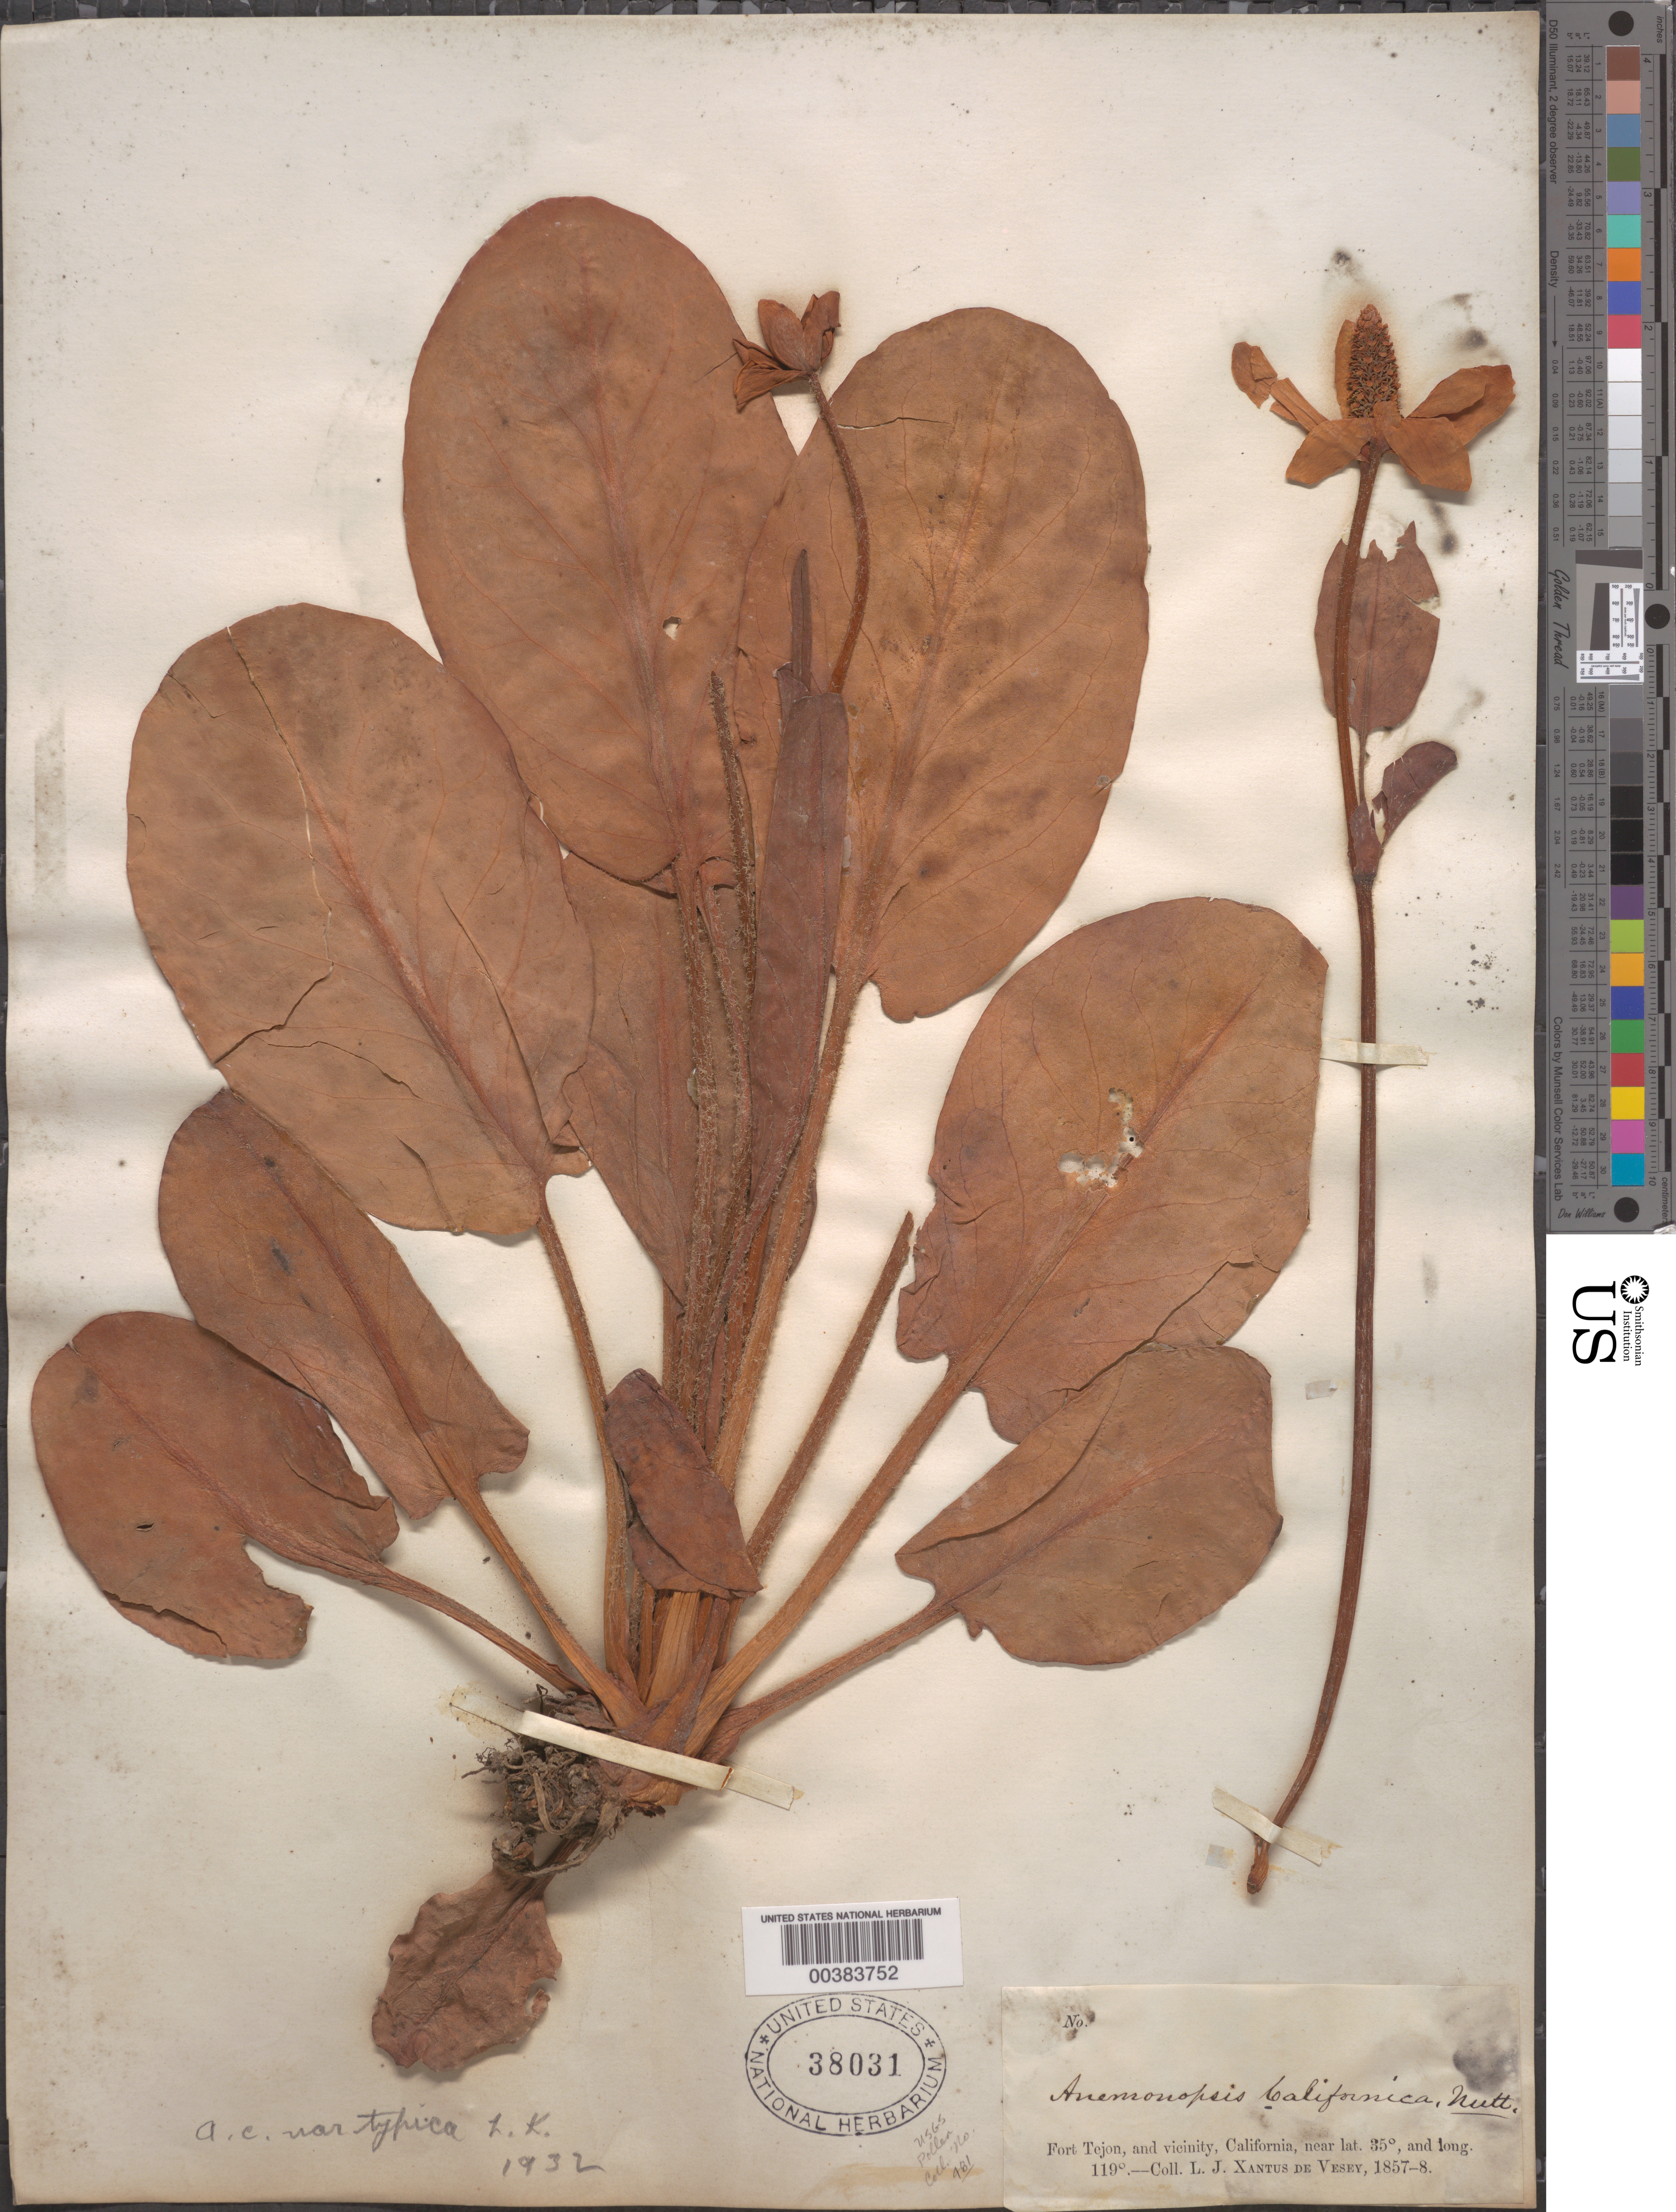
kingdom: Plantae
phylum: Tracheophyta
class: Magnoliopsida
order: Piperales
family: Saururaceae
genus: Anemopsis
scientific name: Anemopsis californica var. typica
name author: Kelso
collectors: J. Xantus de Vesey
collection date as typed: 1857 to -- -- 1858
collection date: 1857/1858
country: United States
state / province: California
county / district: Kern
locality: Ft tejon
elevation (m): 5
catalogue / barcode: US 38031